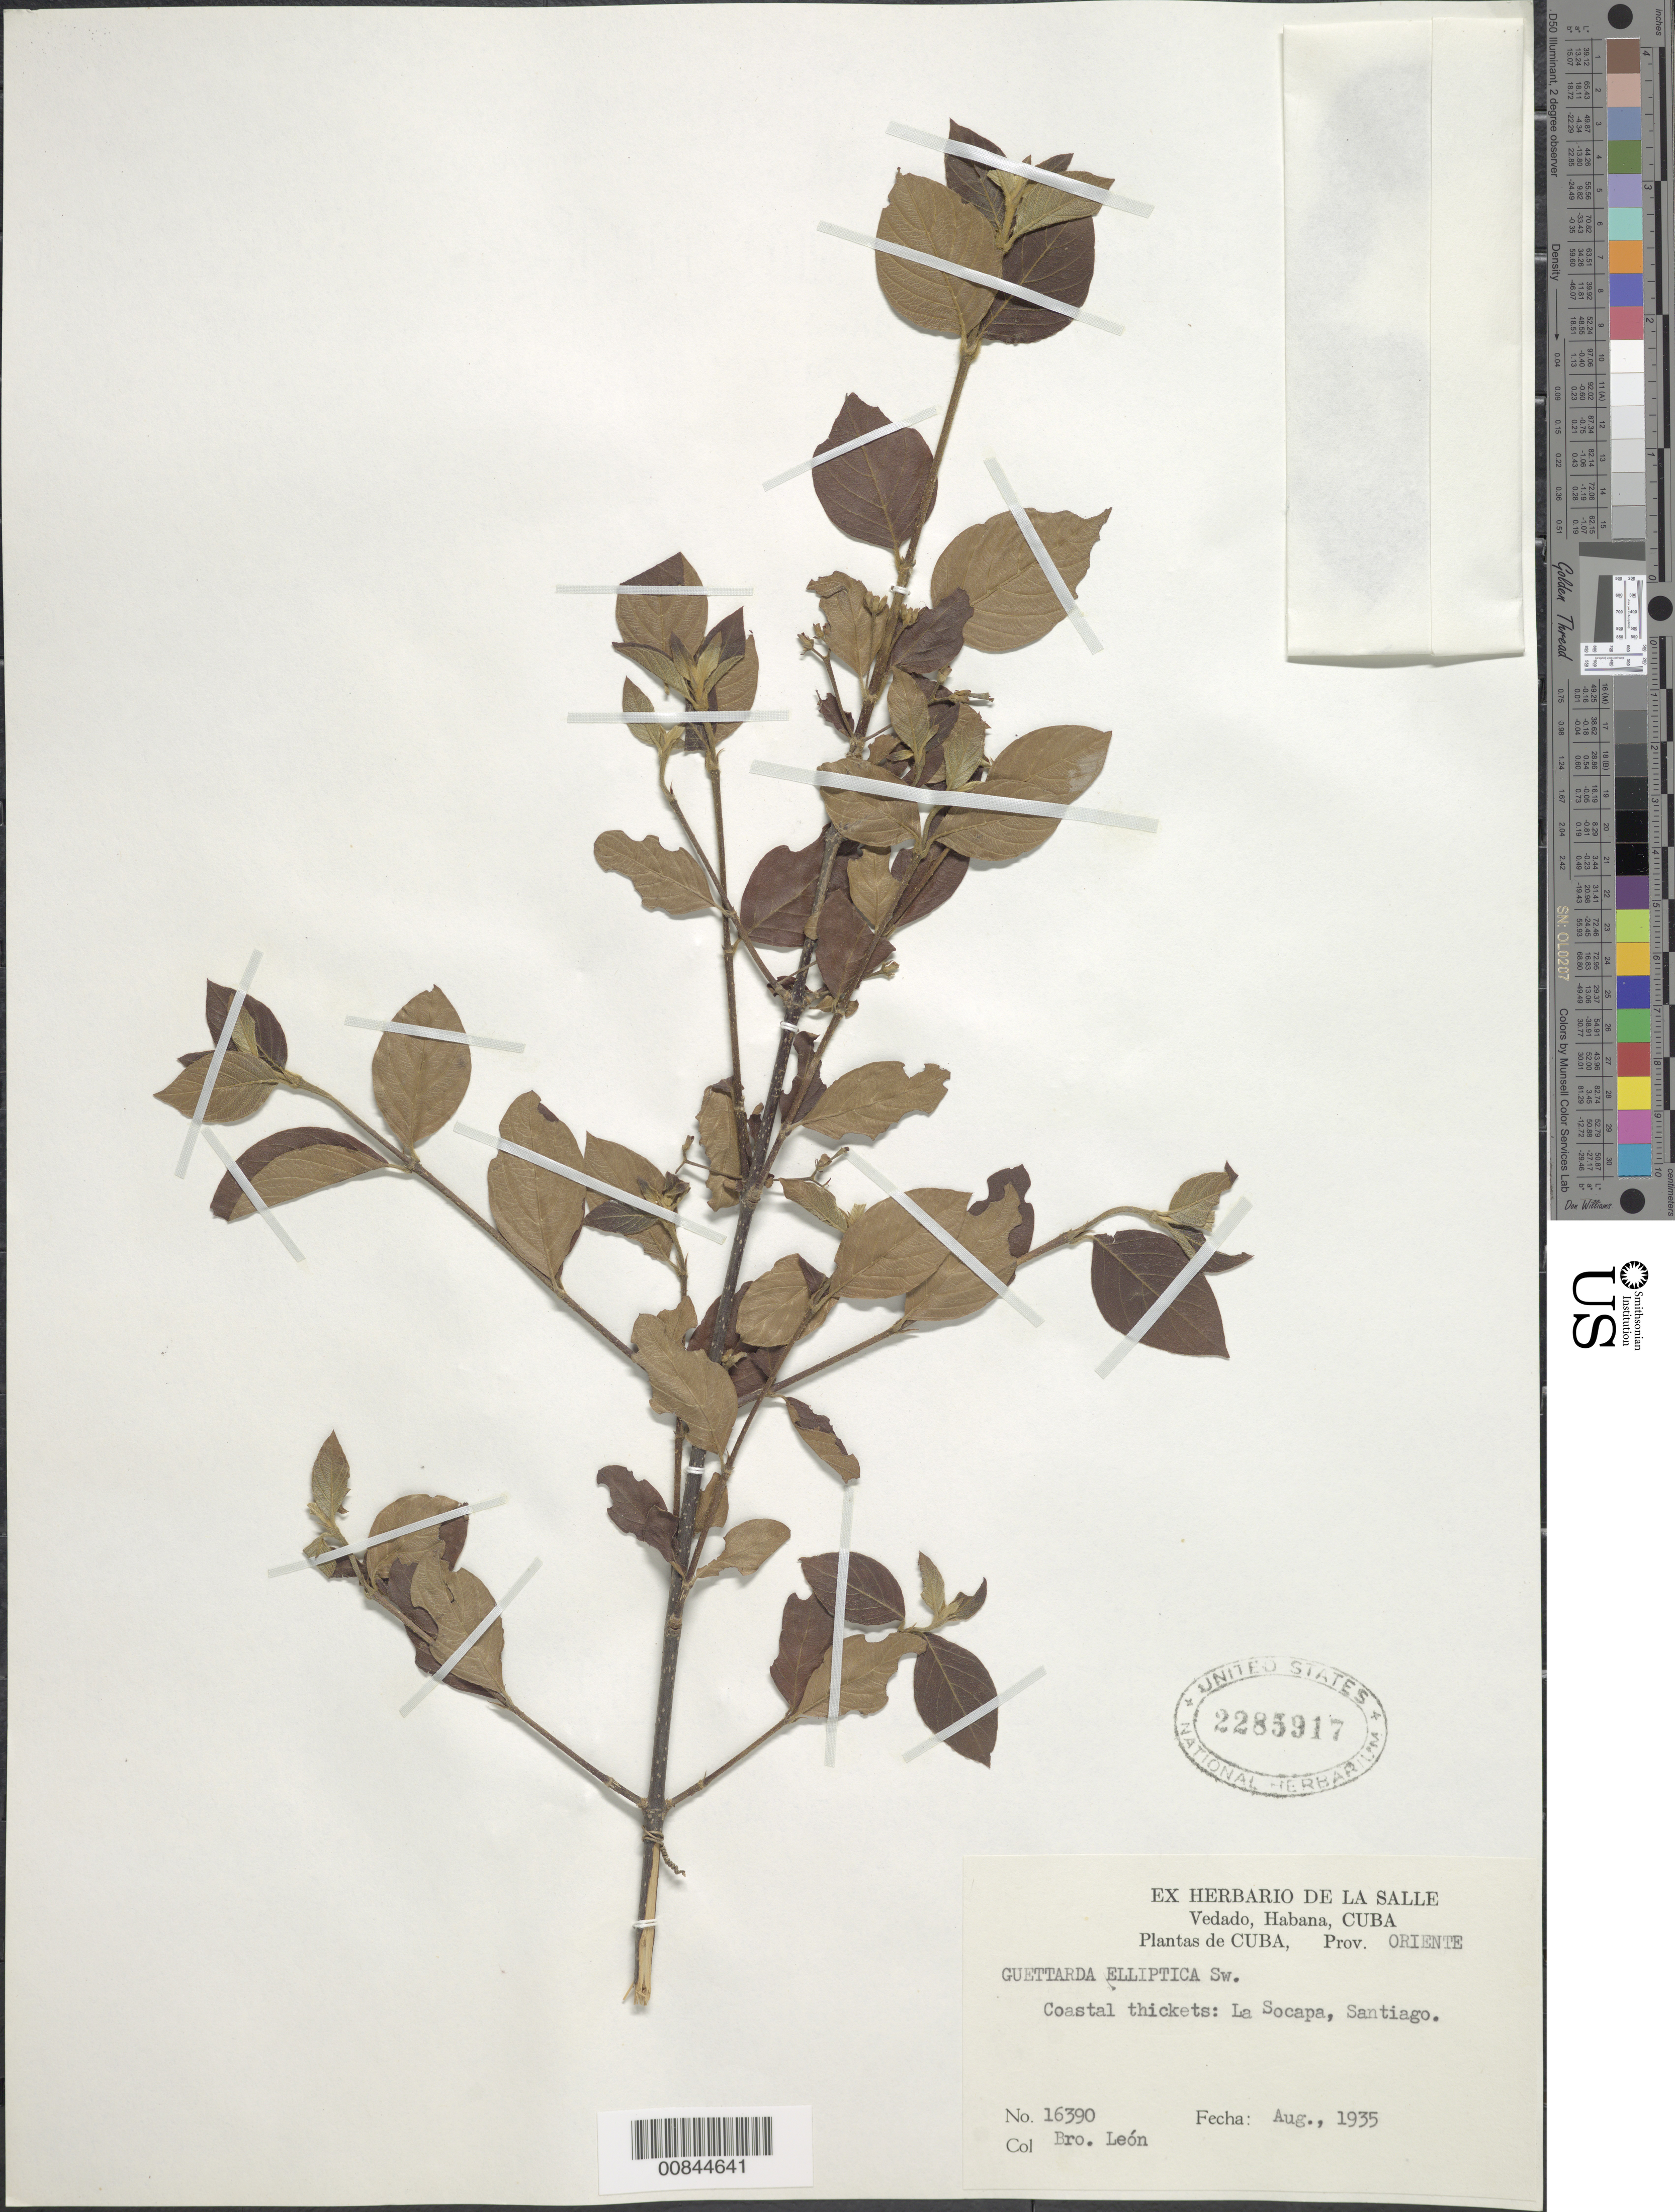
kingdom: Plantae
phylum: Tracheophyta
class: Magnoliopsida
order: Gentianales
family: Rubiaceae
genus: Guettarda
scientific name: Guettarda elliptica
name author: Sw.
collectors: Bro. León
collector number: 16390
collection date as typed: Aug 1935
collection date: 1935-08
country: Cuba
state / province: Oriente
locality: La Socapa, Santiago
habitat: Coastal thickets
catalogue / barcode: US 2285917